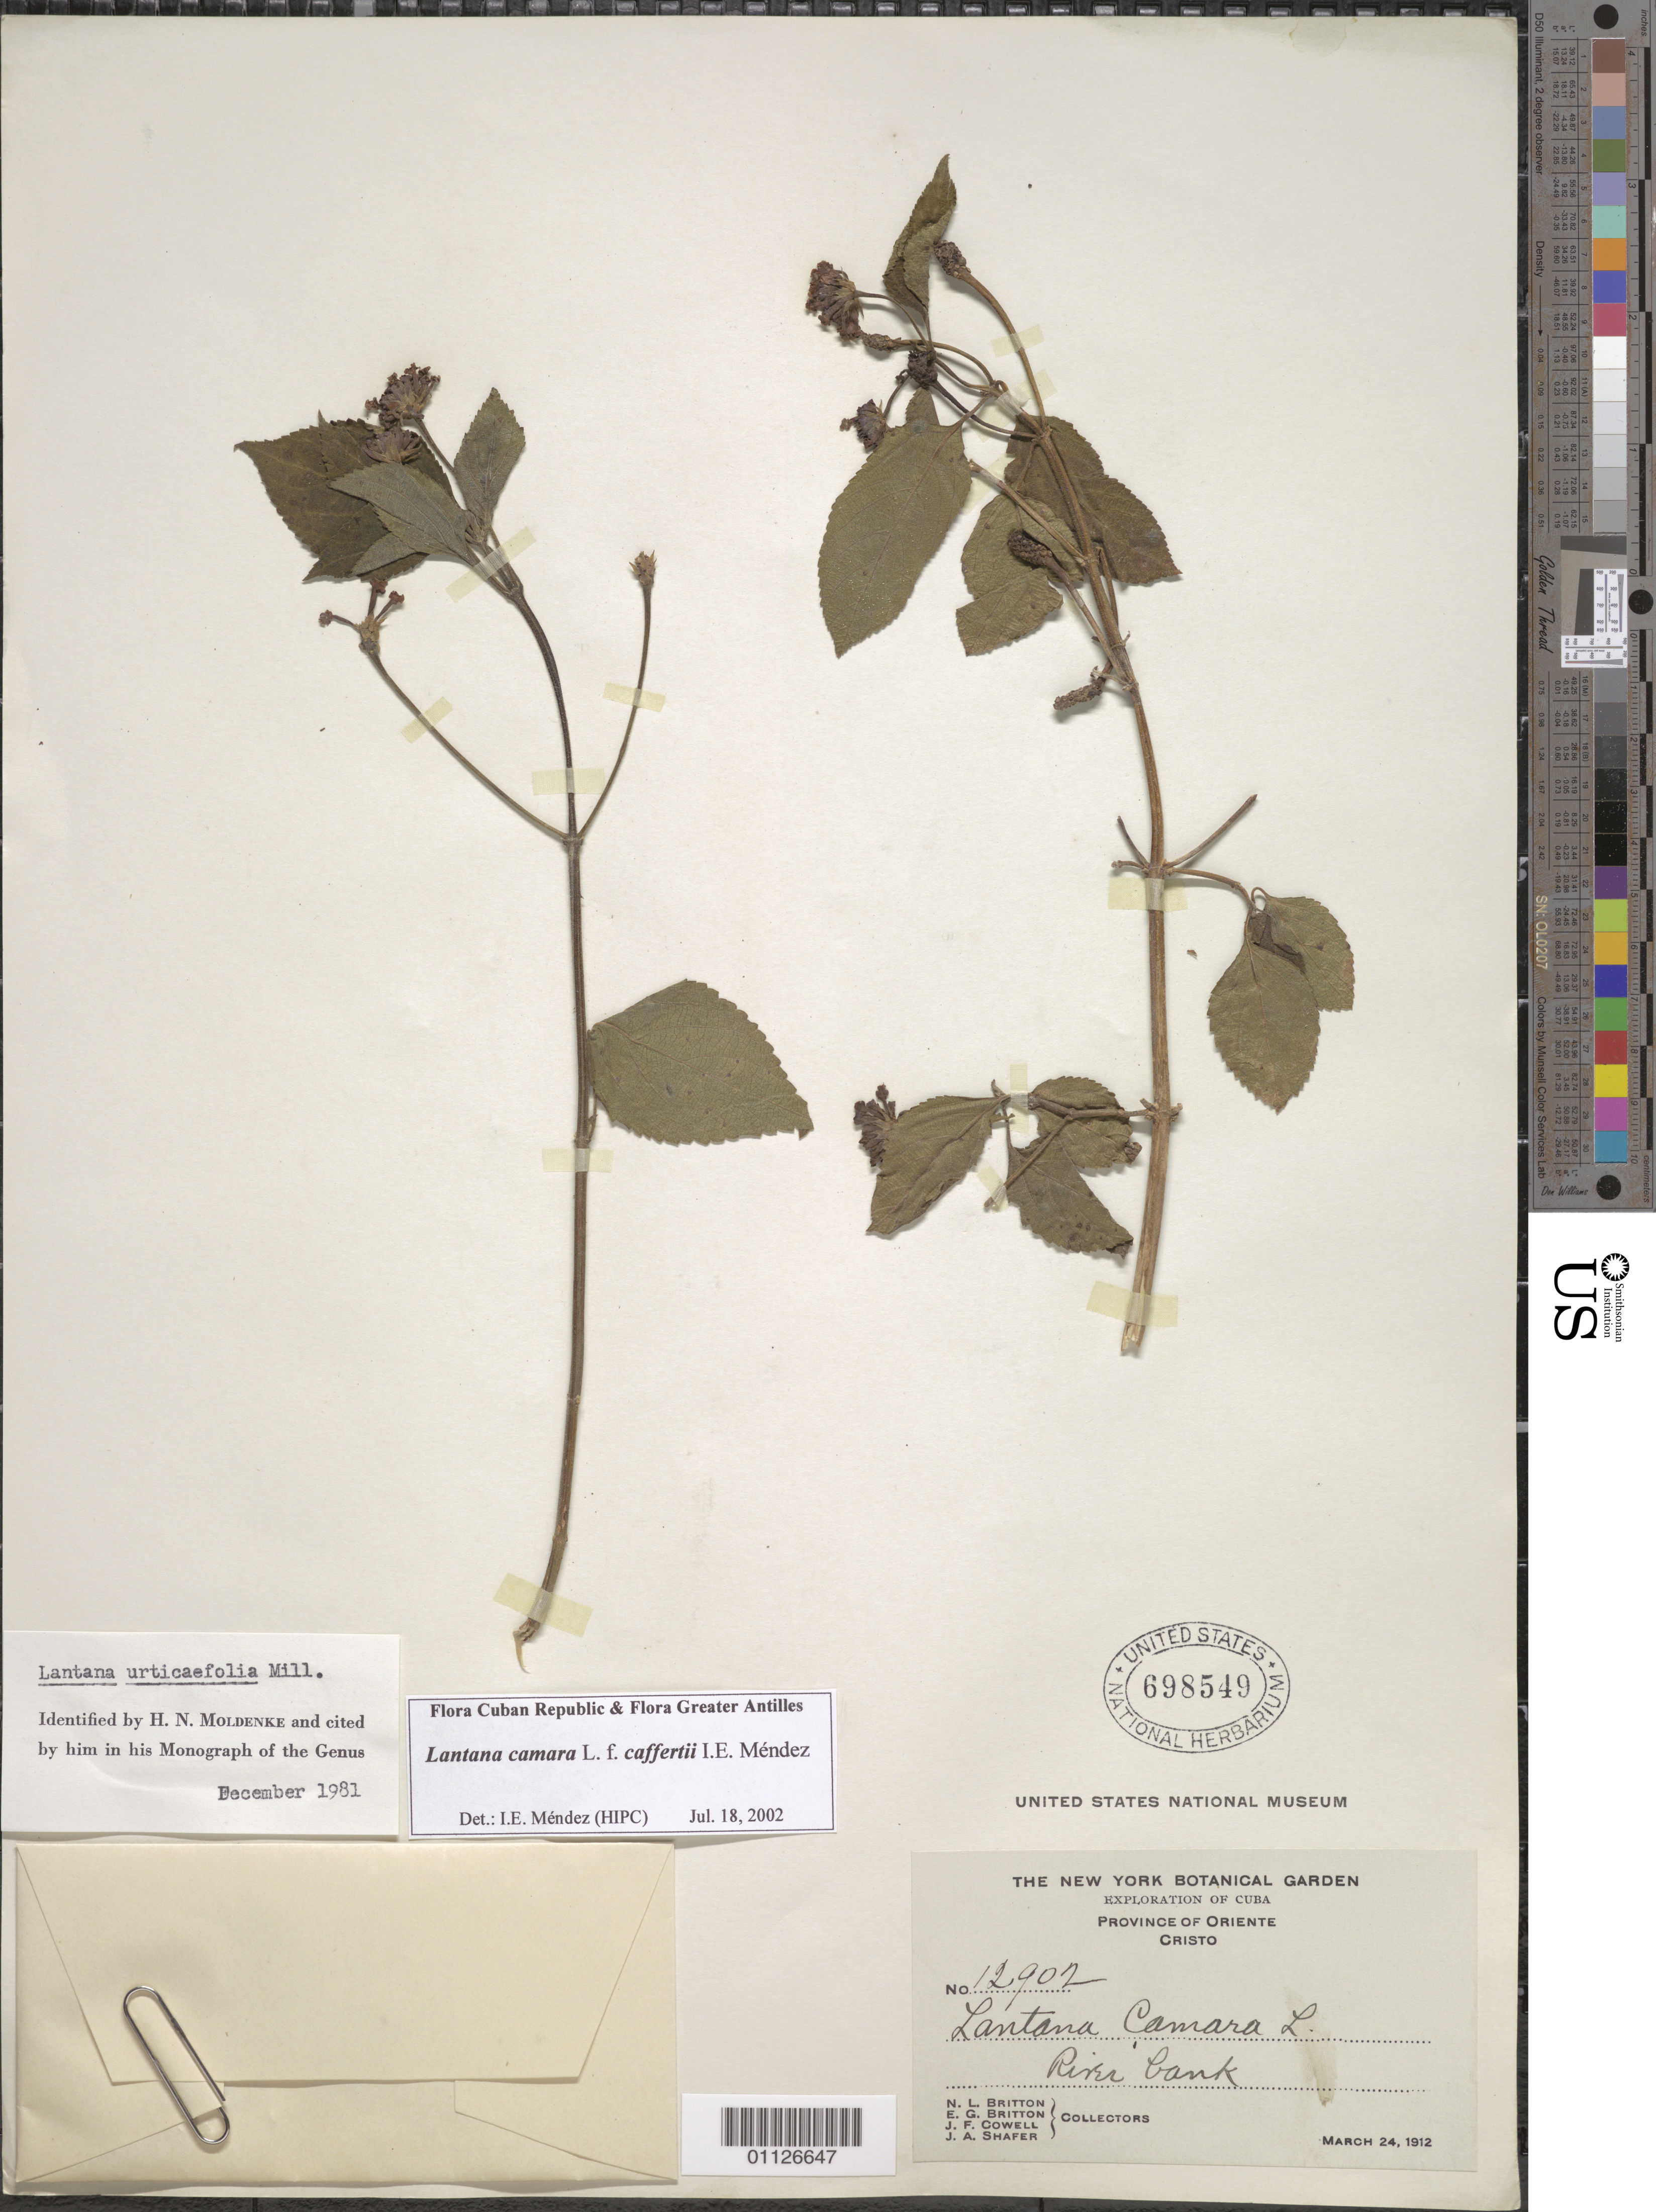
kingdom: Plantae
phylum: Tracheophyta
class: Magnoliopsida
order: Lamiales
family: Verbenaceae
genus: Lantana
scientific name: Lantana camara f. caffertyi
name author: I.E. Méndez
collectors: N. Britton, E. G. Britton, J. F. Cowell & J. A. Shafer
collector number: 12902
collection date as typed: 24 Mar 1912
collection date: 1912-03-24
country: Cuba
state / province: Santiago de Cuba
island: Cuba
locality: Cristo: River bank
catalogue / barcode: US 698549